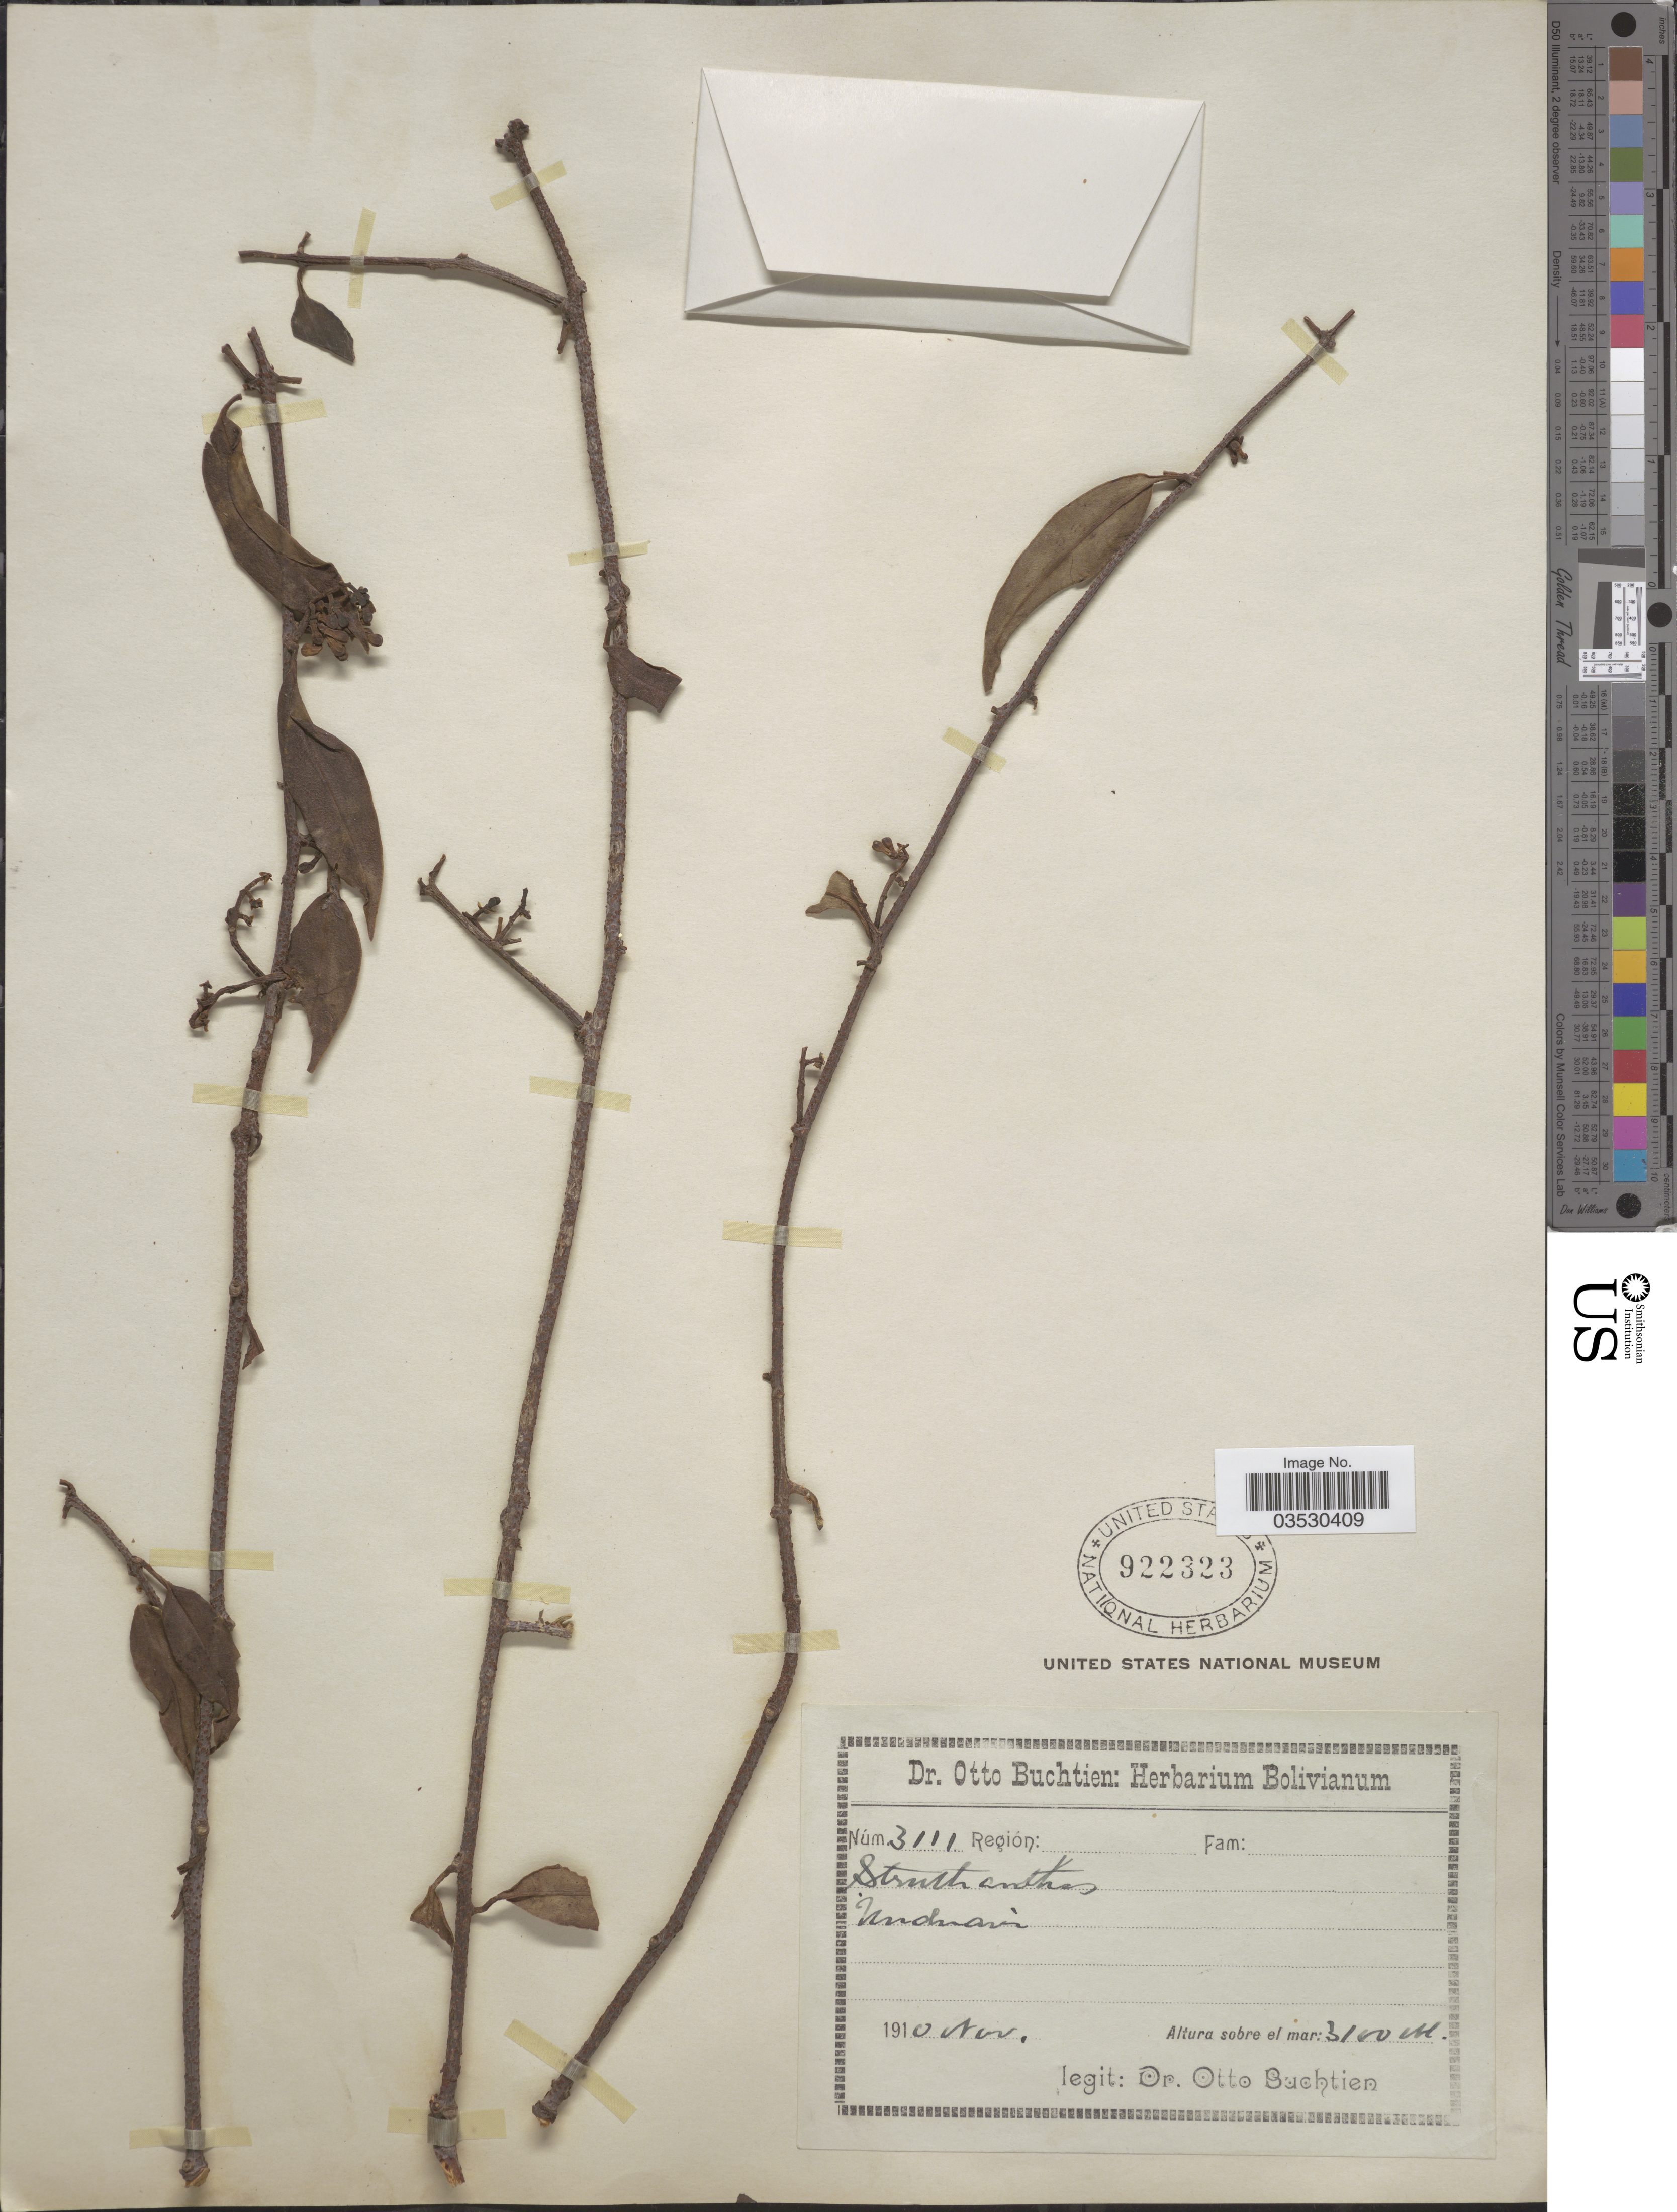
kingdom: Plantae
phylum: Tracheophyta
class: Magnoliopsida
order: Santalales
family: Loranthaceae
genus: Struthanthus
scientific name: Struthanthus mapirensis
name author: Rusby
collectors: O. Buchtien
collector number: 3111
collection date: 1910-11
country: Bolivia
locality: Unduavi.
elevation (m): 3100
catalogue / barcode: US 922323